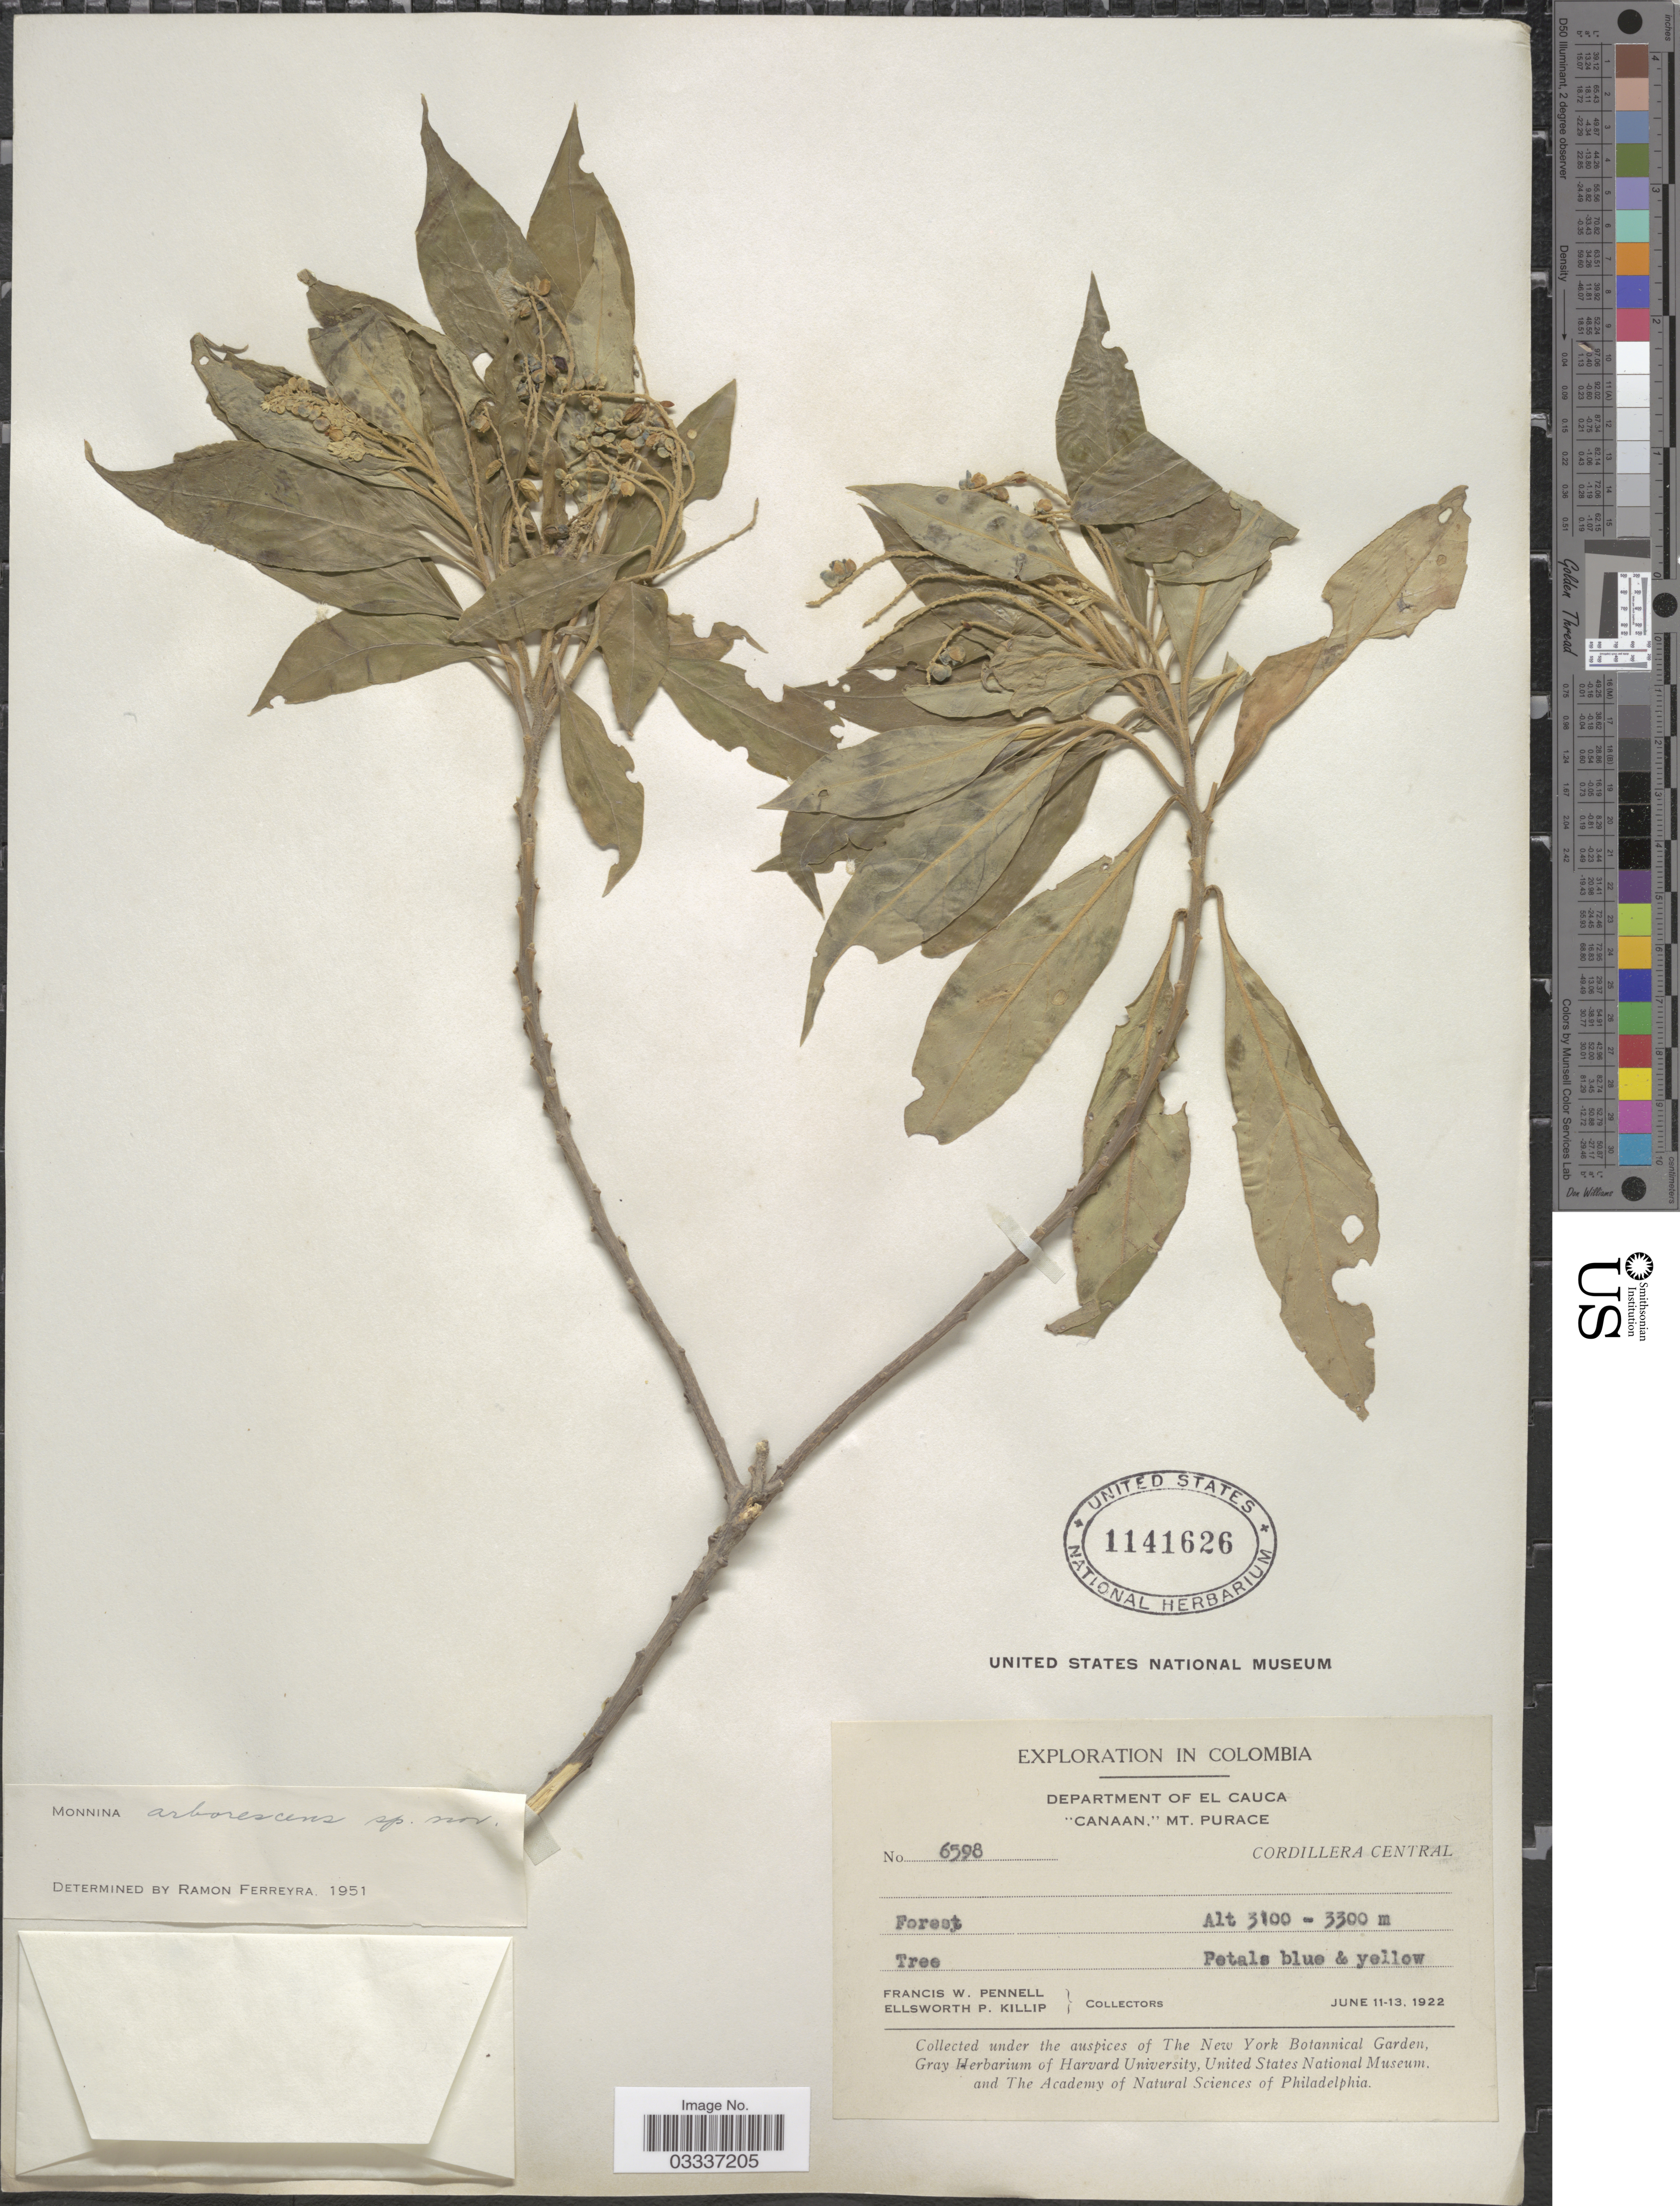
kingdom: Plantae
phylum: Tracheophyta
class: Magnoliopsida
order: Fabales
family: Polygalaceae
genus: Monnina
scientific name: Monnina arborescens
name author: Ferreyra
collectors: F. W. Pennell & E. P. Killip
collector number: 6598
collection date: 1922-06-11/1922-06-13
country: Colombia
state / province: Cauca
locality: Department of El Cauca. "Canaan," Mt. Purace. Cordillera Central.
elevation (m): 3100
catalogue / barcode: US 1141626